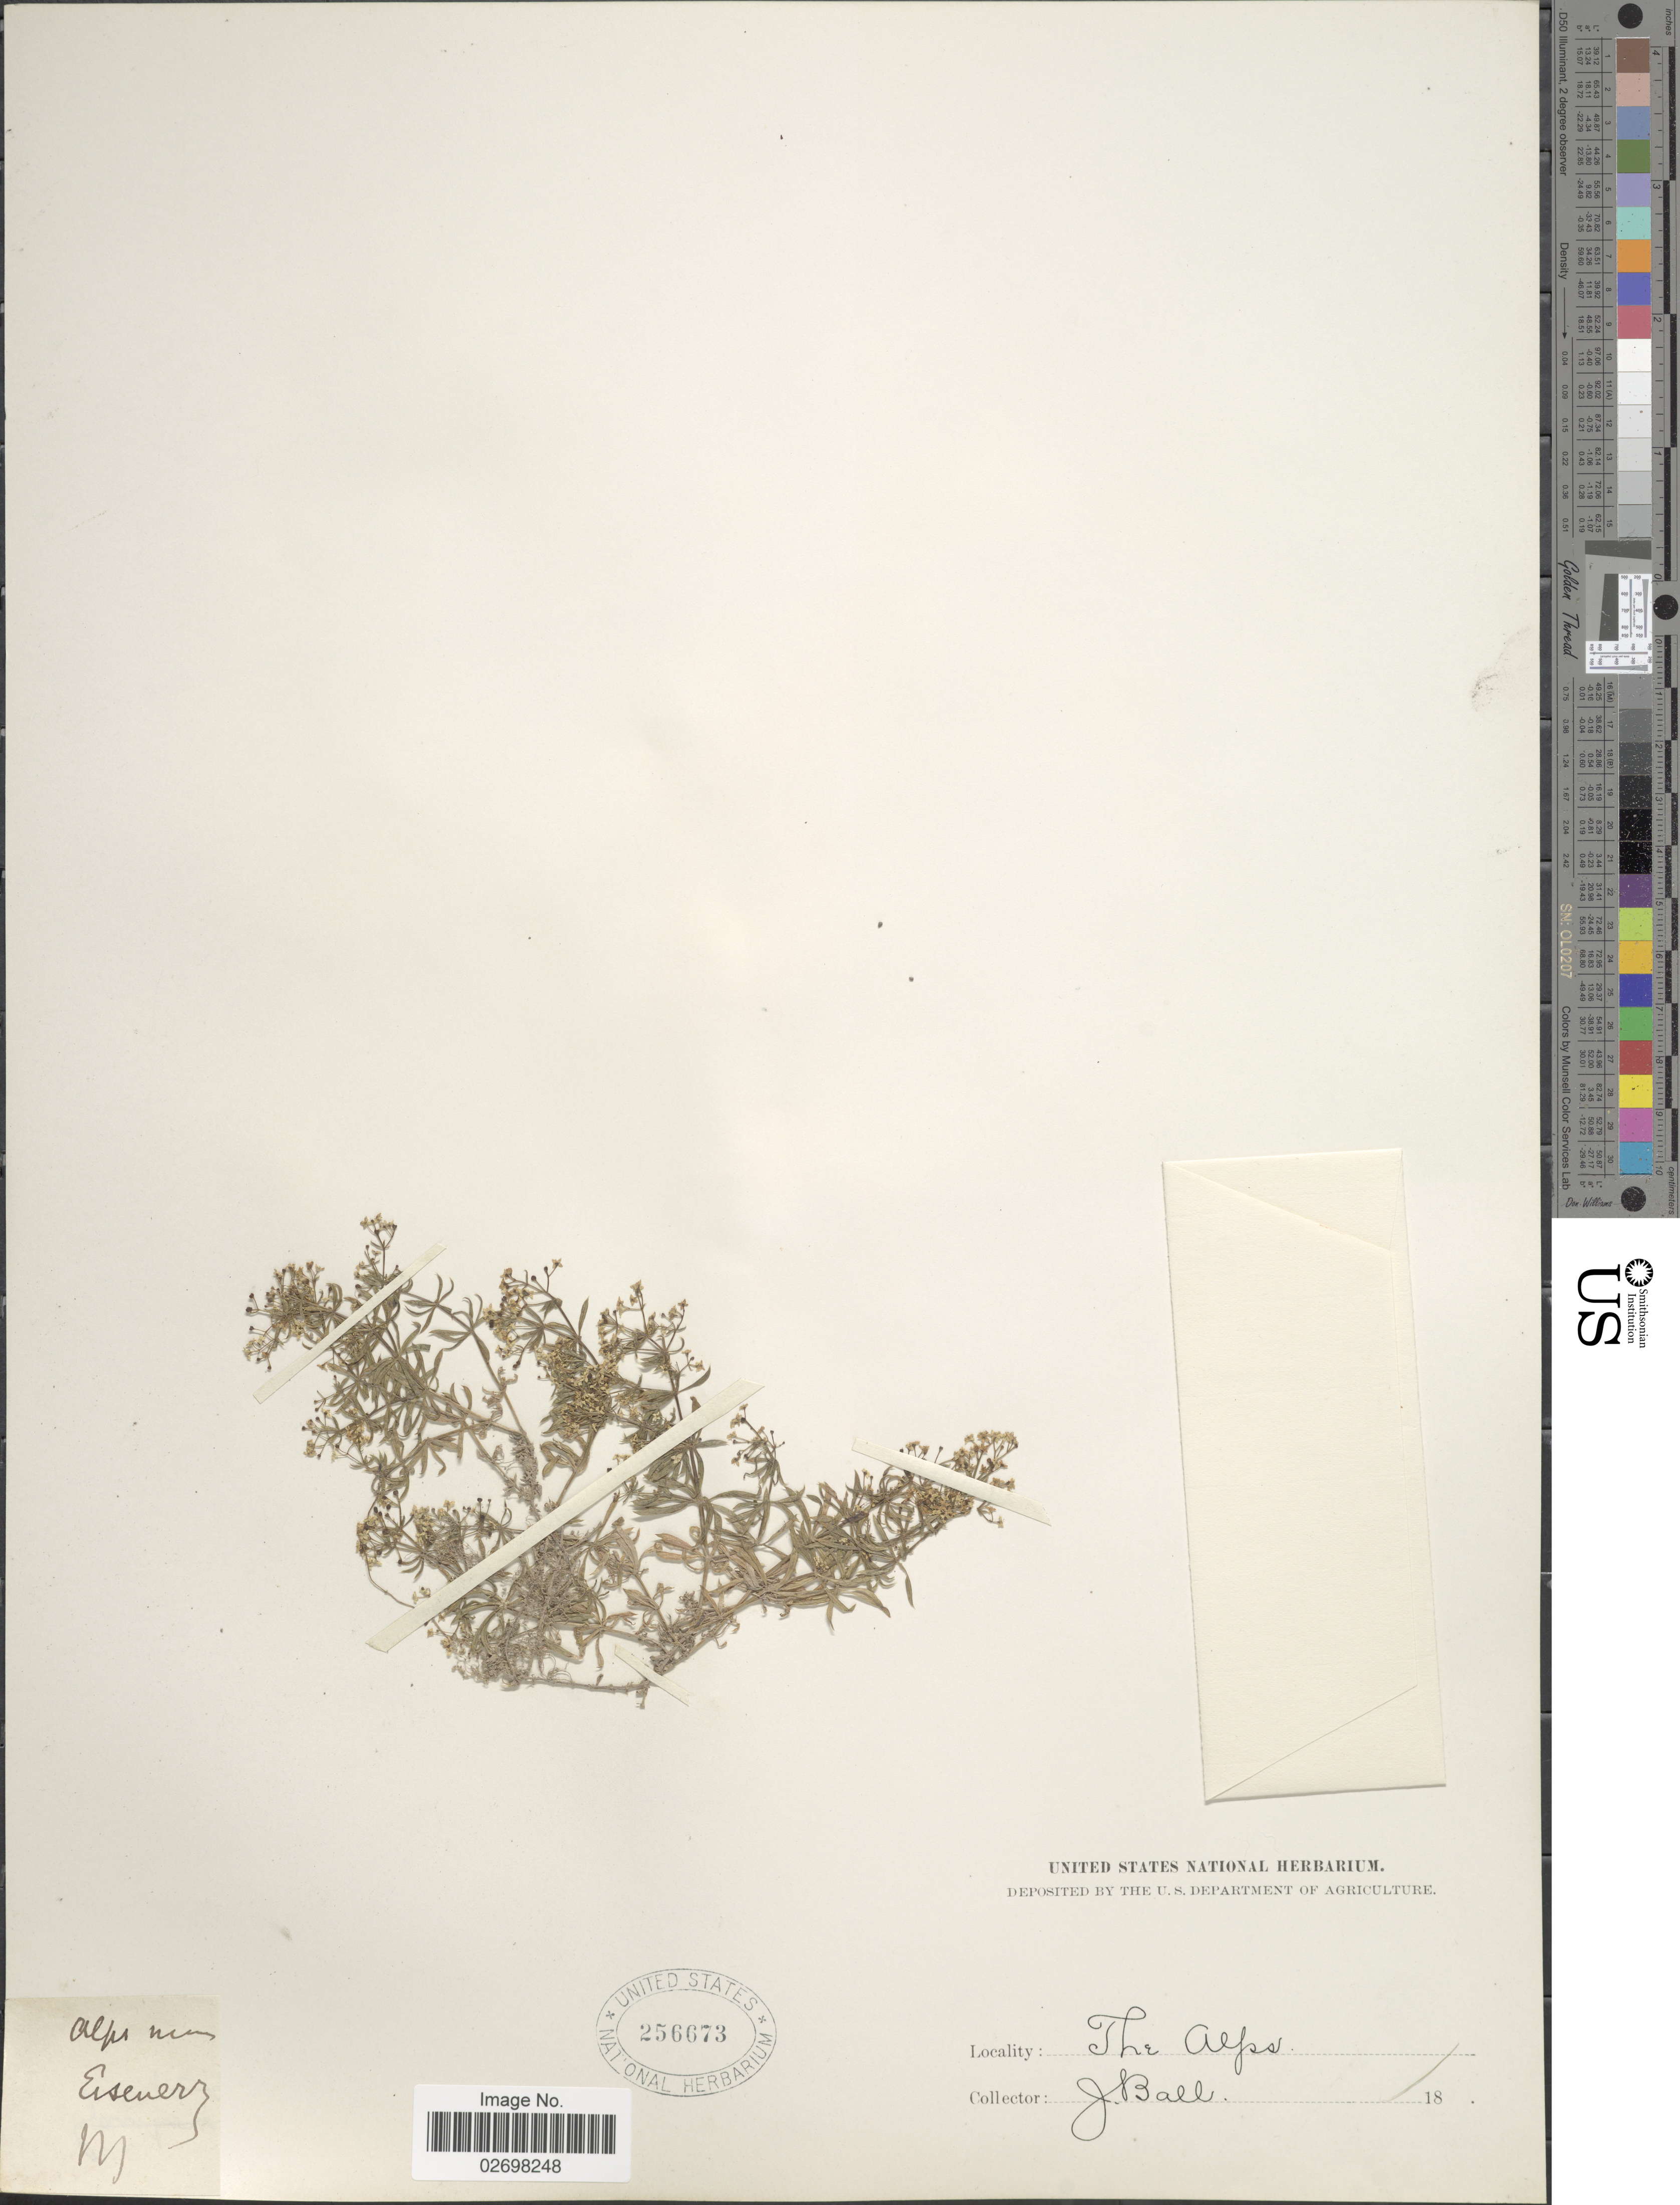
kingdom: Plantae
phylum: Tracheophyta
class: Magnoliopsida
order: Gentianales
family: Rubiaceae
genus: Galium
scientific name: Galium sp.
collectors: J. Ball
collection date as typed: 18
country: Austria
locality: Alps near Eisenerz, The Alps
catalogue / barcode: US 256673